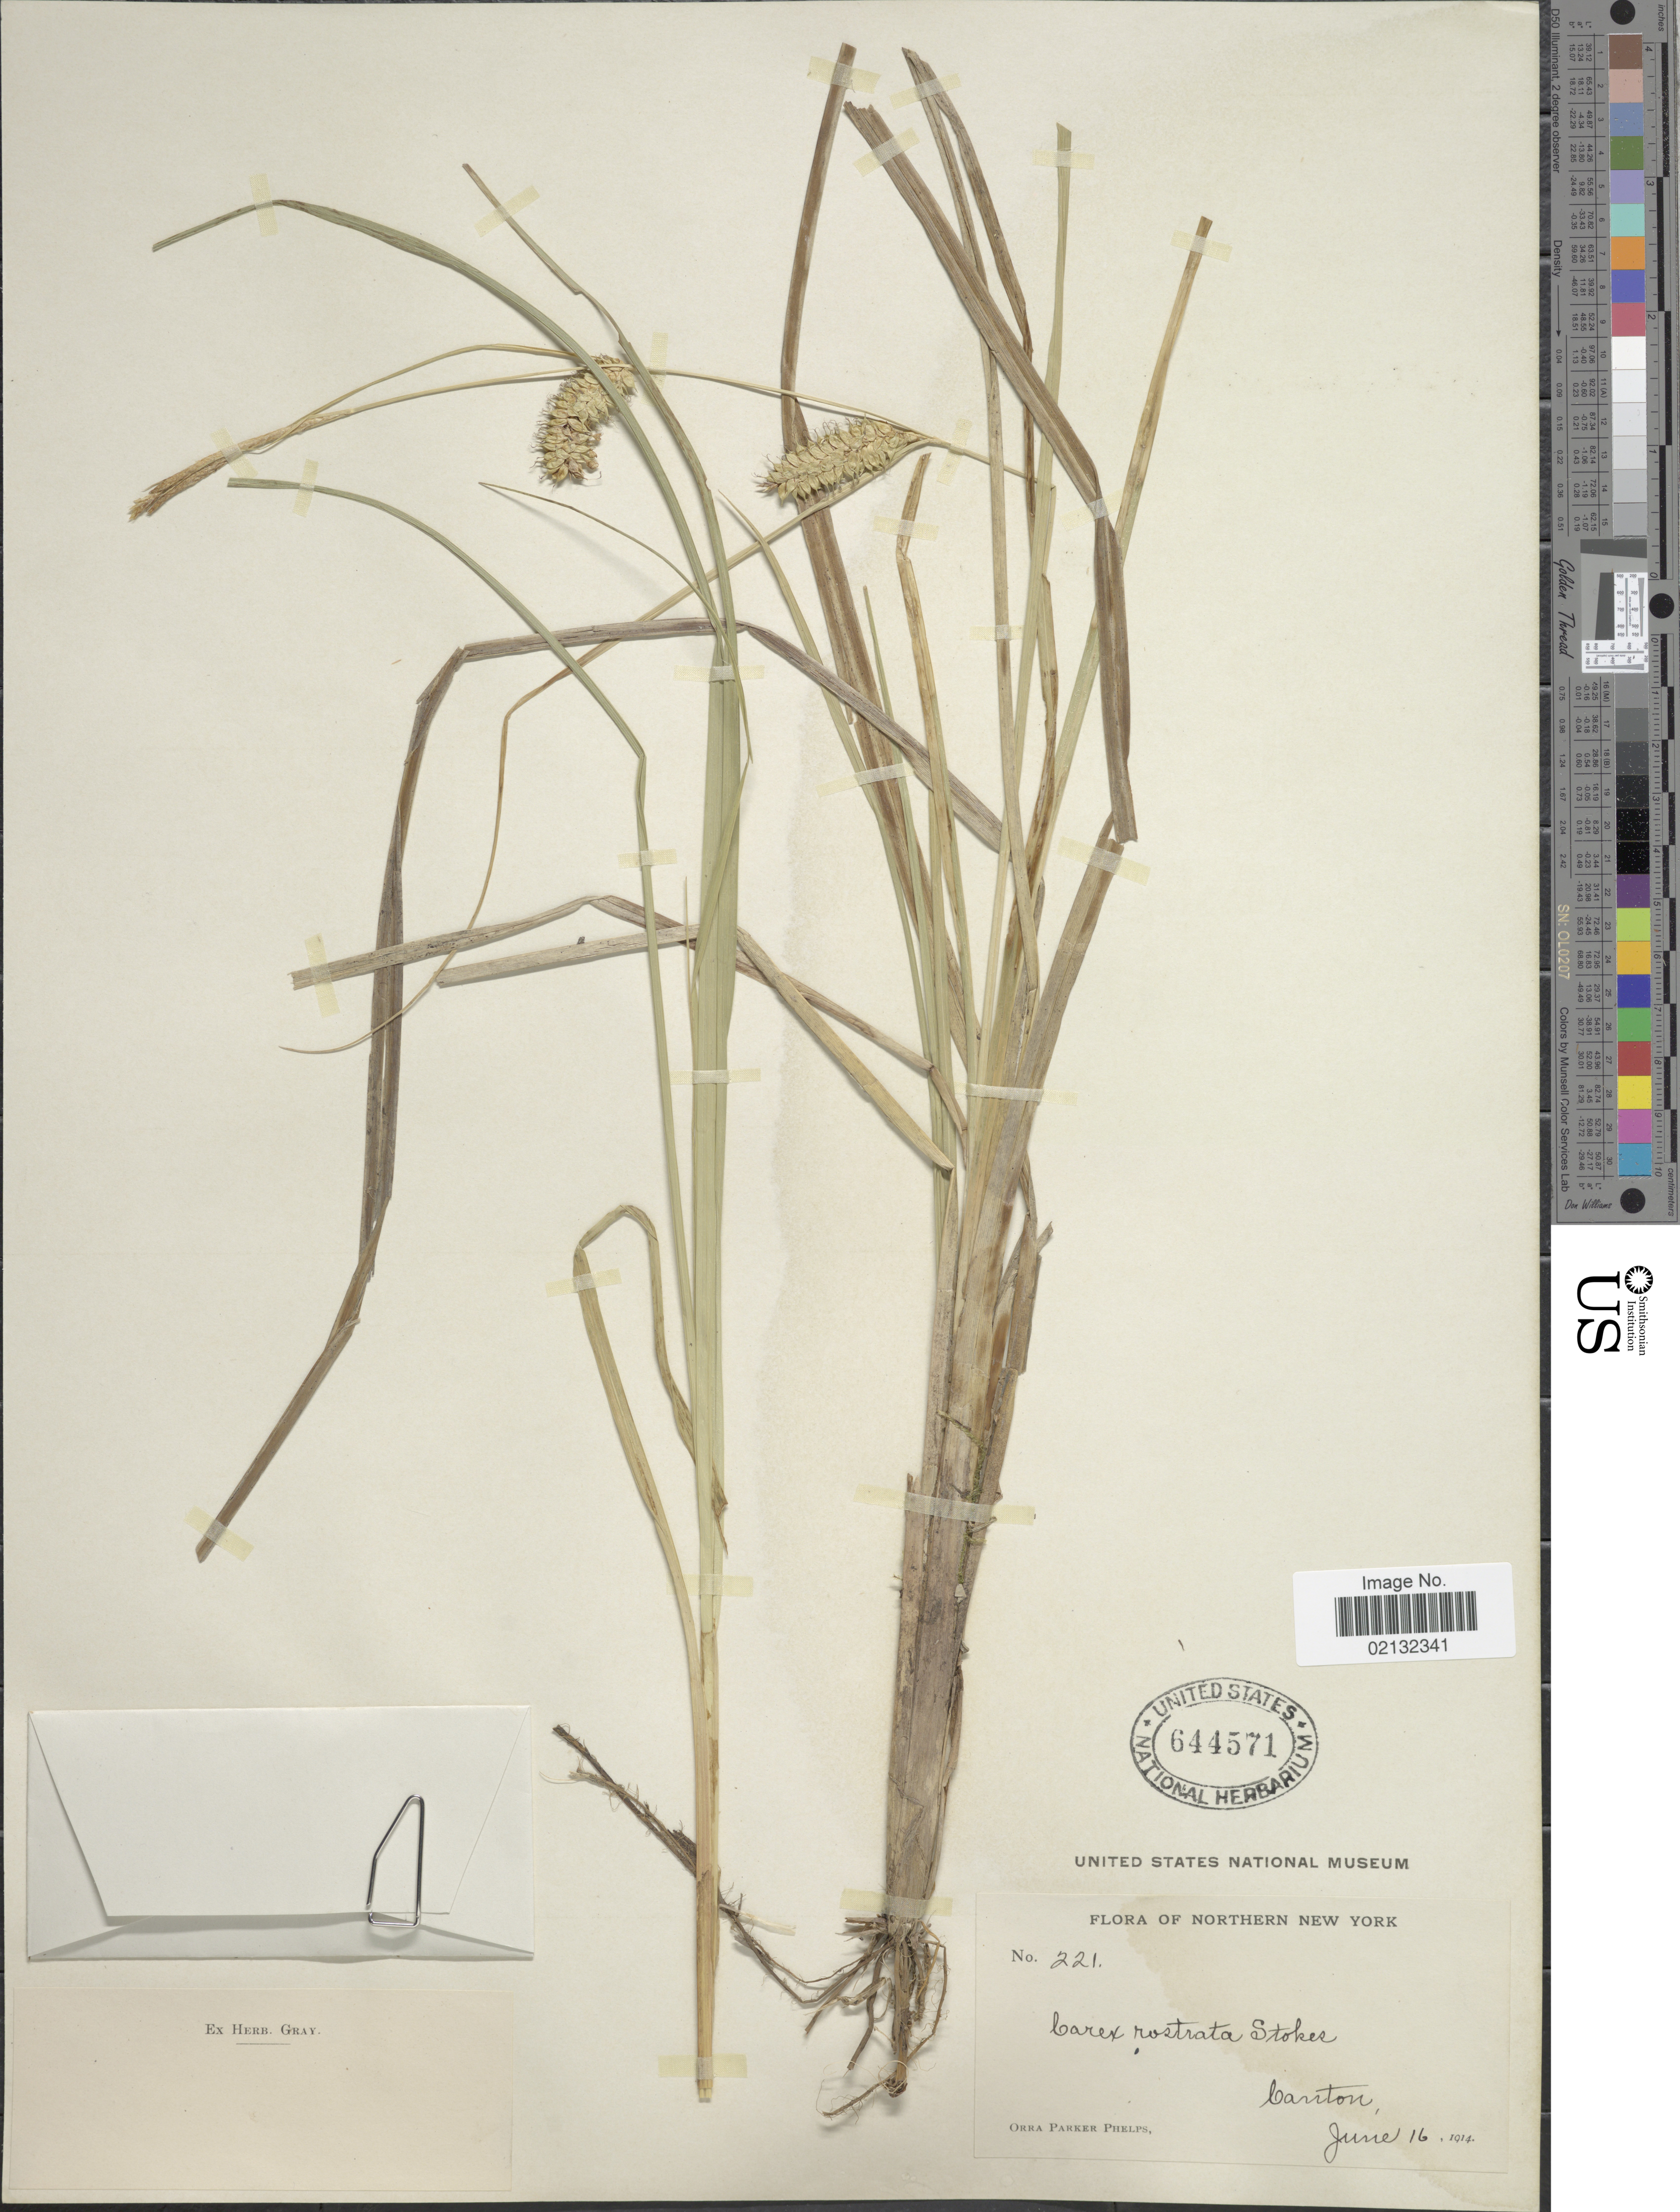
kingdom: Plantae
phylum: Tracheophyta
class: Liliopsida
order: Poales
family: Cyperaceae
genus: Carex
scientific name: Carex rostrata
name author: Stokes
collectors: O. P. Phelps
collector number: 221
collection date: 1914-06-16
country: United States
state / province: New York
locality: Northern New York, Canton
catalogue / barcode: US 644571